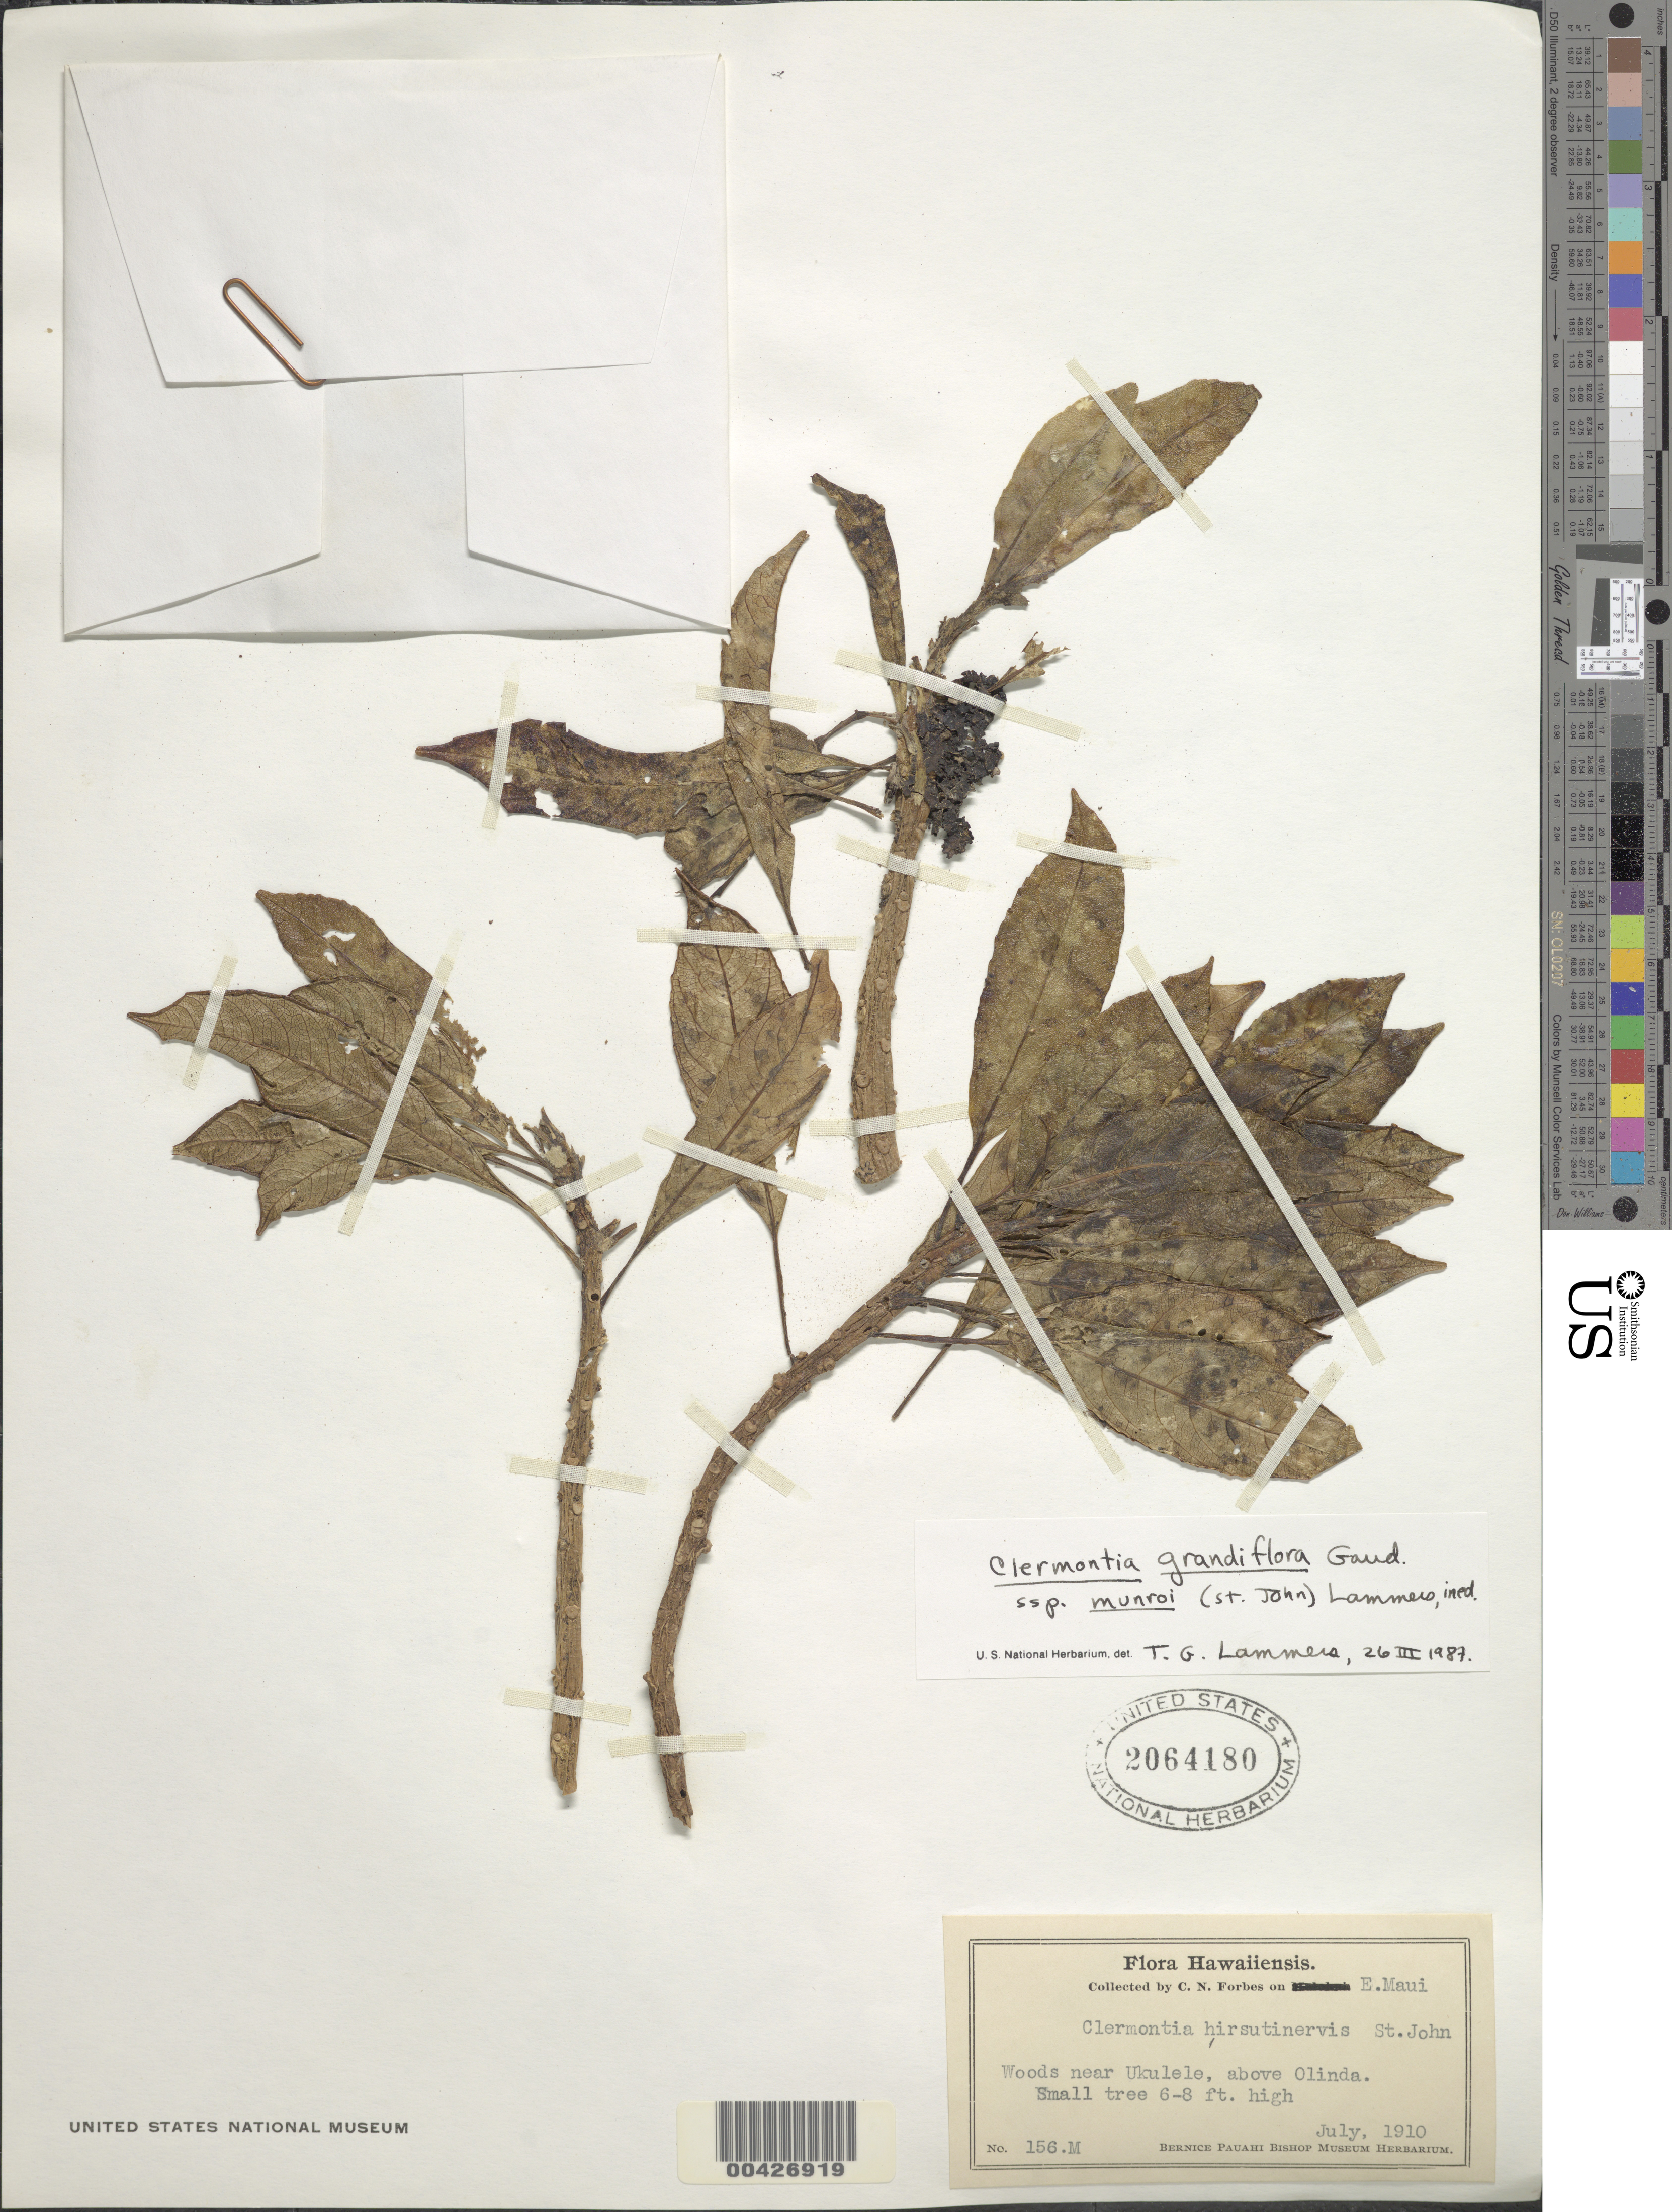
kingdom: Plantae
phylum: Tracheophyta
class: Magnoliopsida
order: Asterales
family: Campanulaceae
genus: Clermontia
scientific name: Clermontia grandiflora subsp. munroi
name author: Gaudich.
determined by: Lammers, T. G.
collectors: C. N. Forbes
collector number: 156.M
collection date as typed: Jul 1910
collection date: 1910-07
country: United States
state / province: Hawaii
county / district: Maui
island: Maui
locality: woods near Ukelele, above Olinda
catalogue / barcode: US 2064180